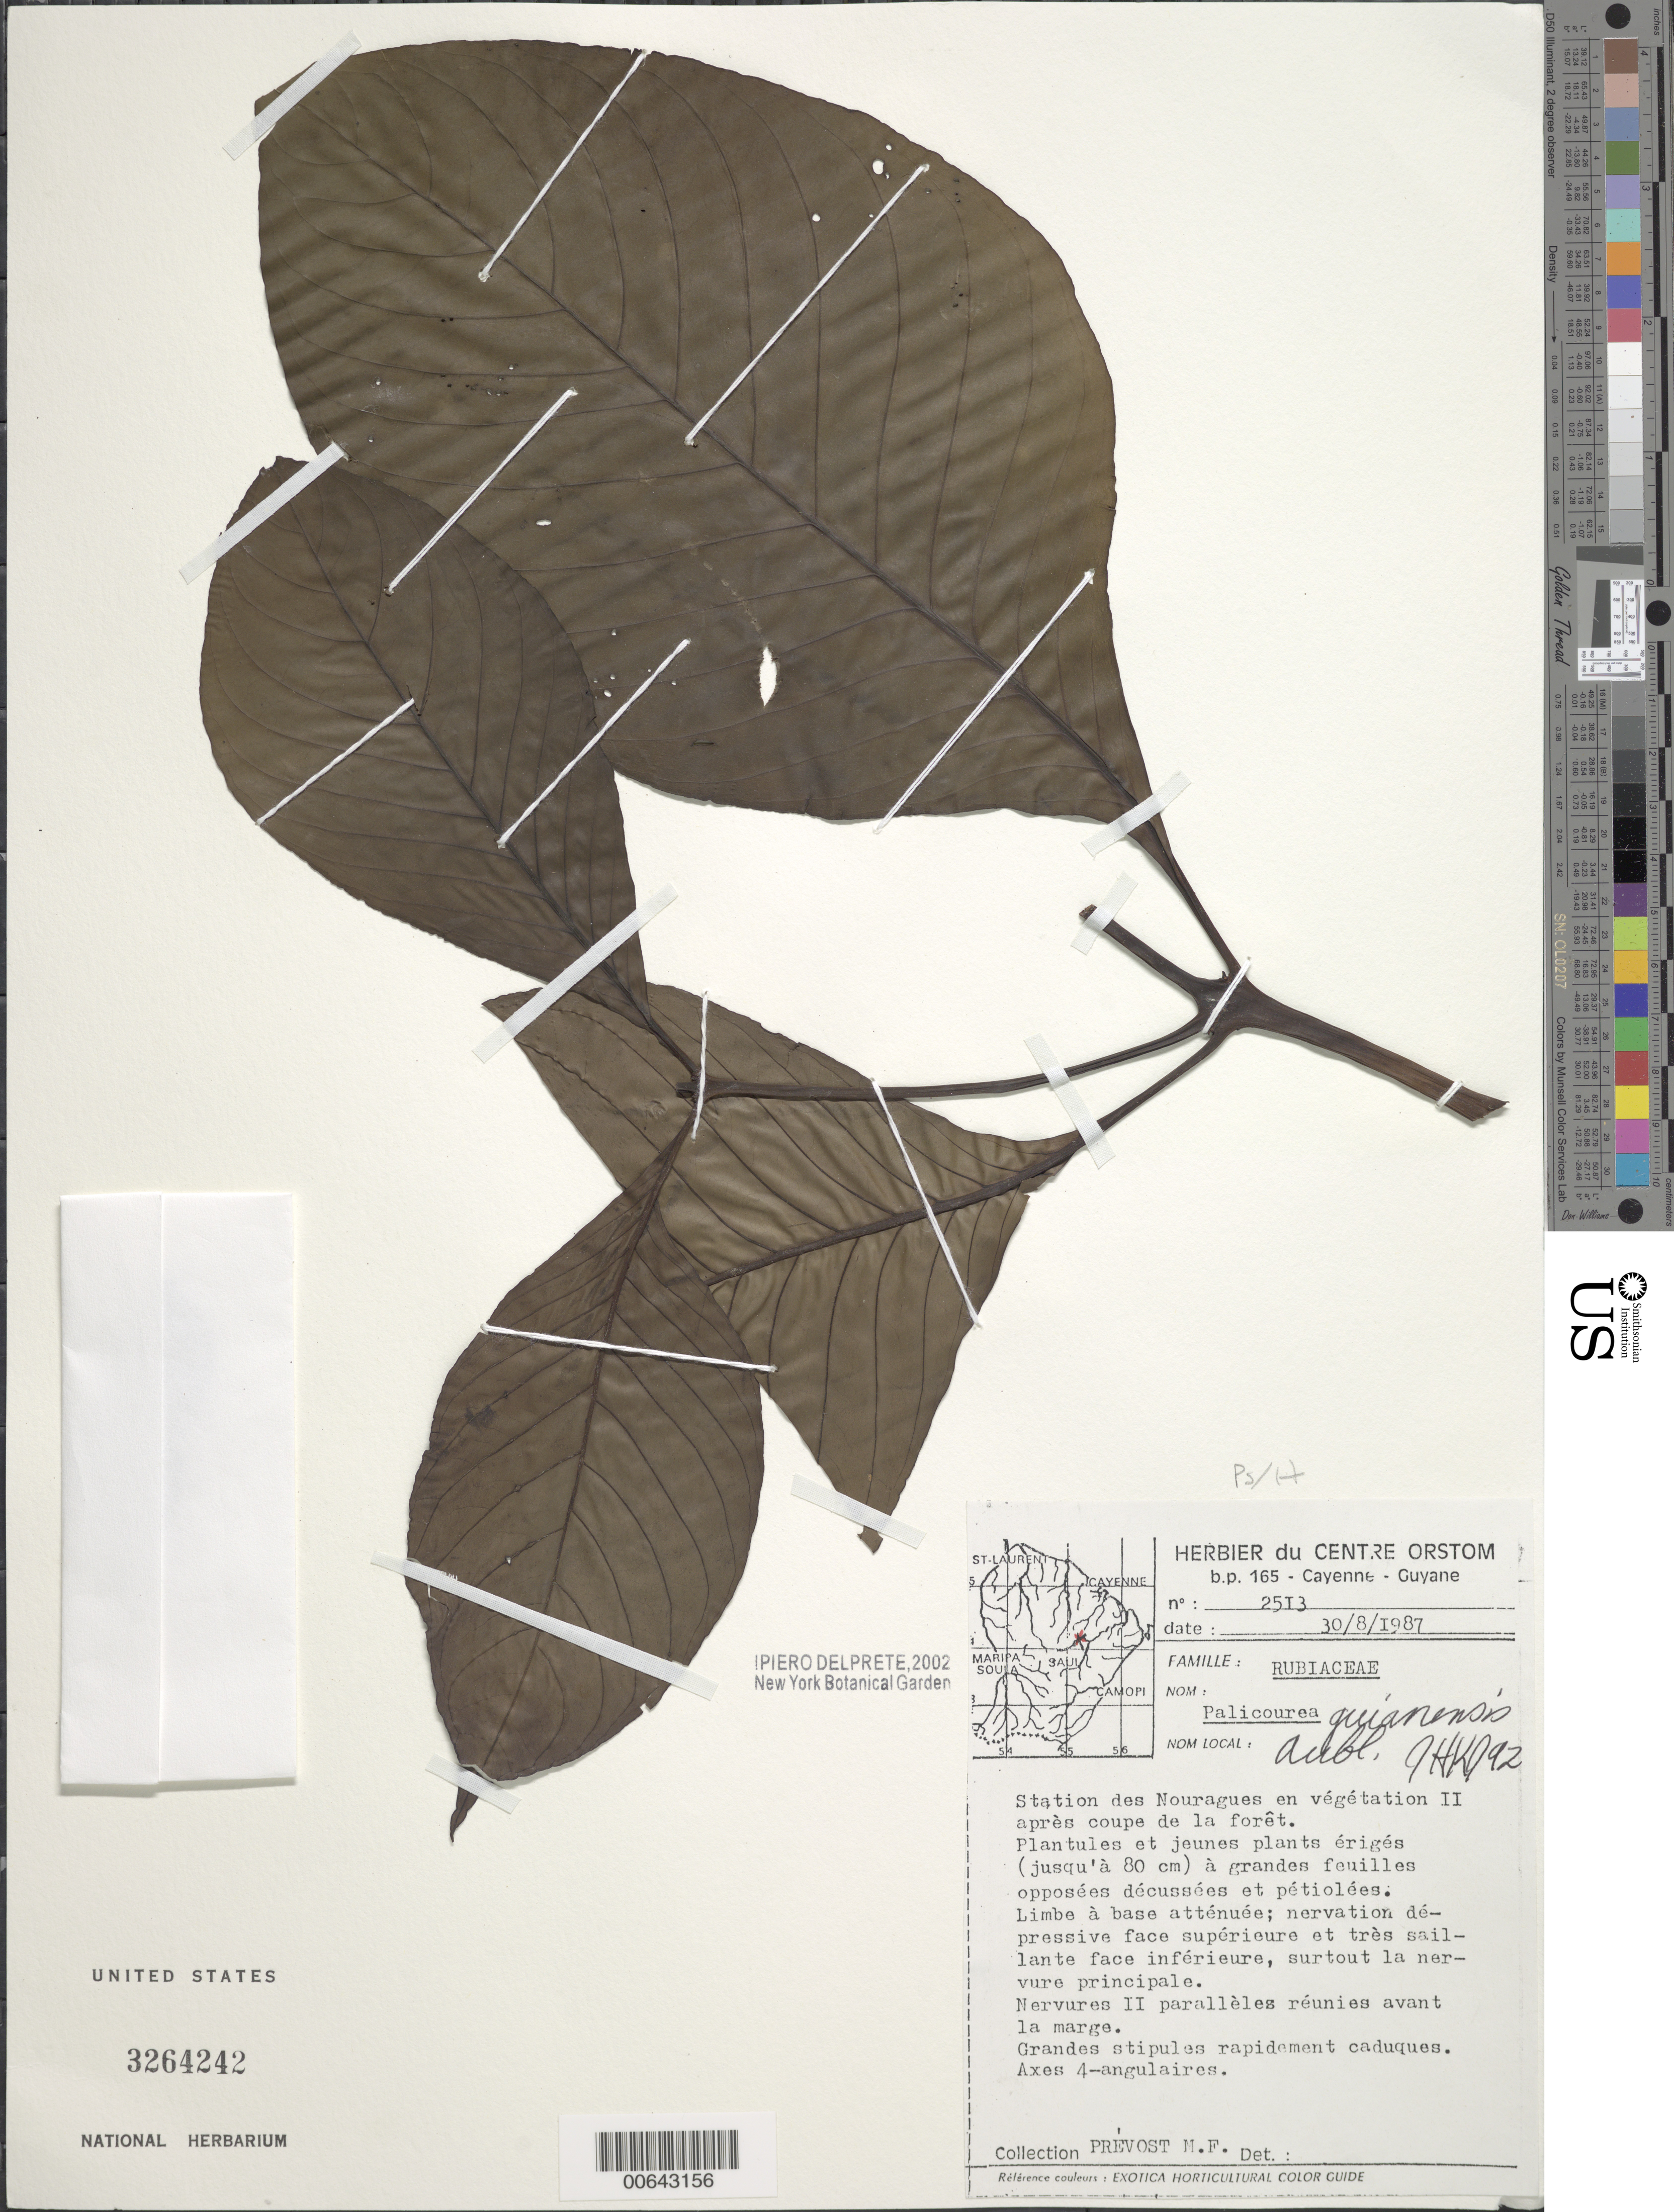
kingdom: Plantae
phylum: Tracheophyta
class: Magnoliopsida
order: Gentianales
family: Rubiaceae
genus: Palicourea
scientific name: Palicourea guianensis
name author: Aubl.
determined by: Delprete, P. G., Herb. de Guyane Cay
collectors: M.-F. Prévost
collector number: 2513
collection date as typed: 30-Aug-87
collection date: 1987-08-30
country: French Guiana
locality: Station des Nouragues, Bassin de l'Approuague, Arataye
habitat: Secondary vegetation after foresting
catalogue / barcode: US 3264242